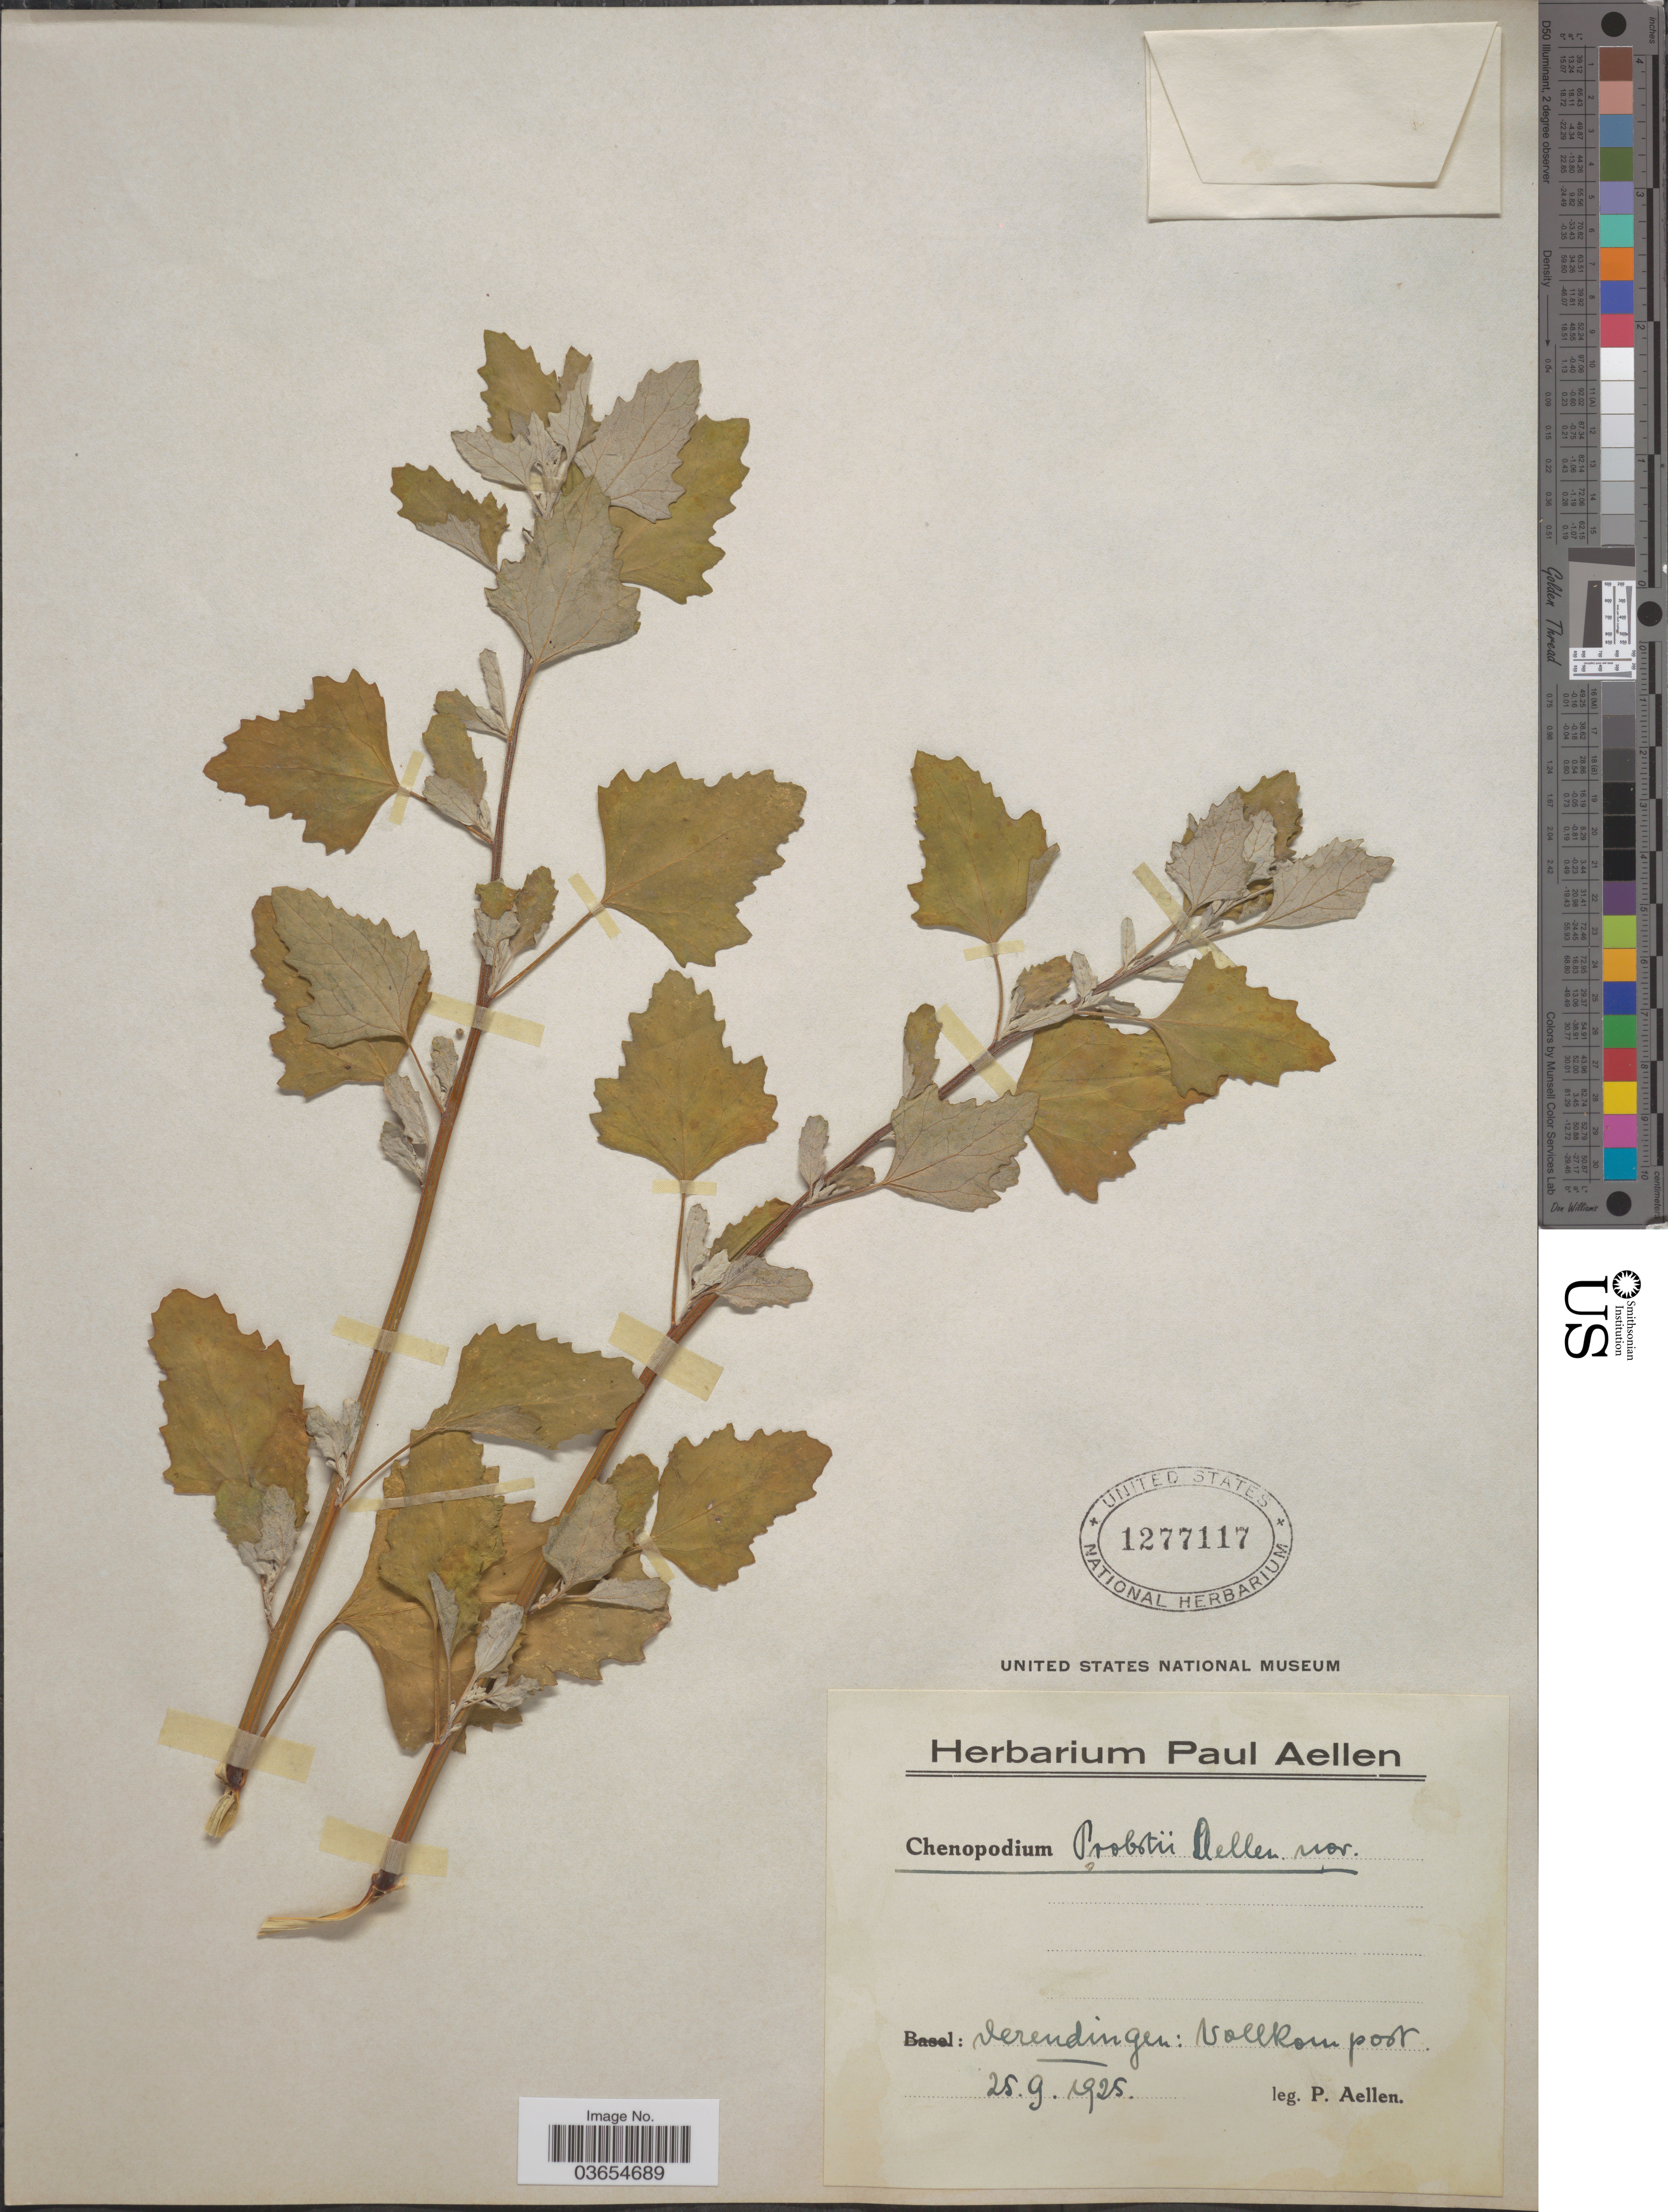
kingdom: Plantae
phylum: Tracheophyta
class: Magnoliopsida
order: Caryophyllales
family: Amaranthaceae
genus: Chenopodium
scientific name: Chenopodium album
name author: L.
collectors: P. Aellen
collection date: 1925-09-25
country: Switzerland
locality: Derendingen: Vollkompost.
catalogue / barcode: US 1277117